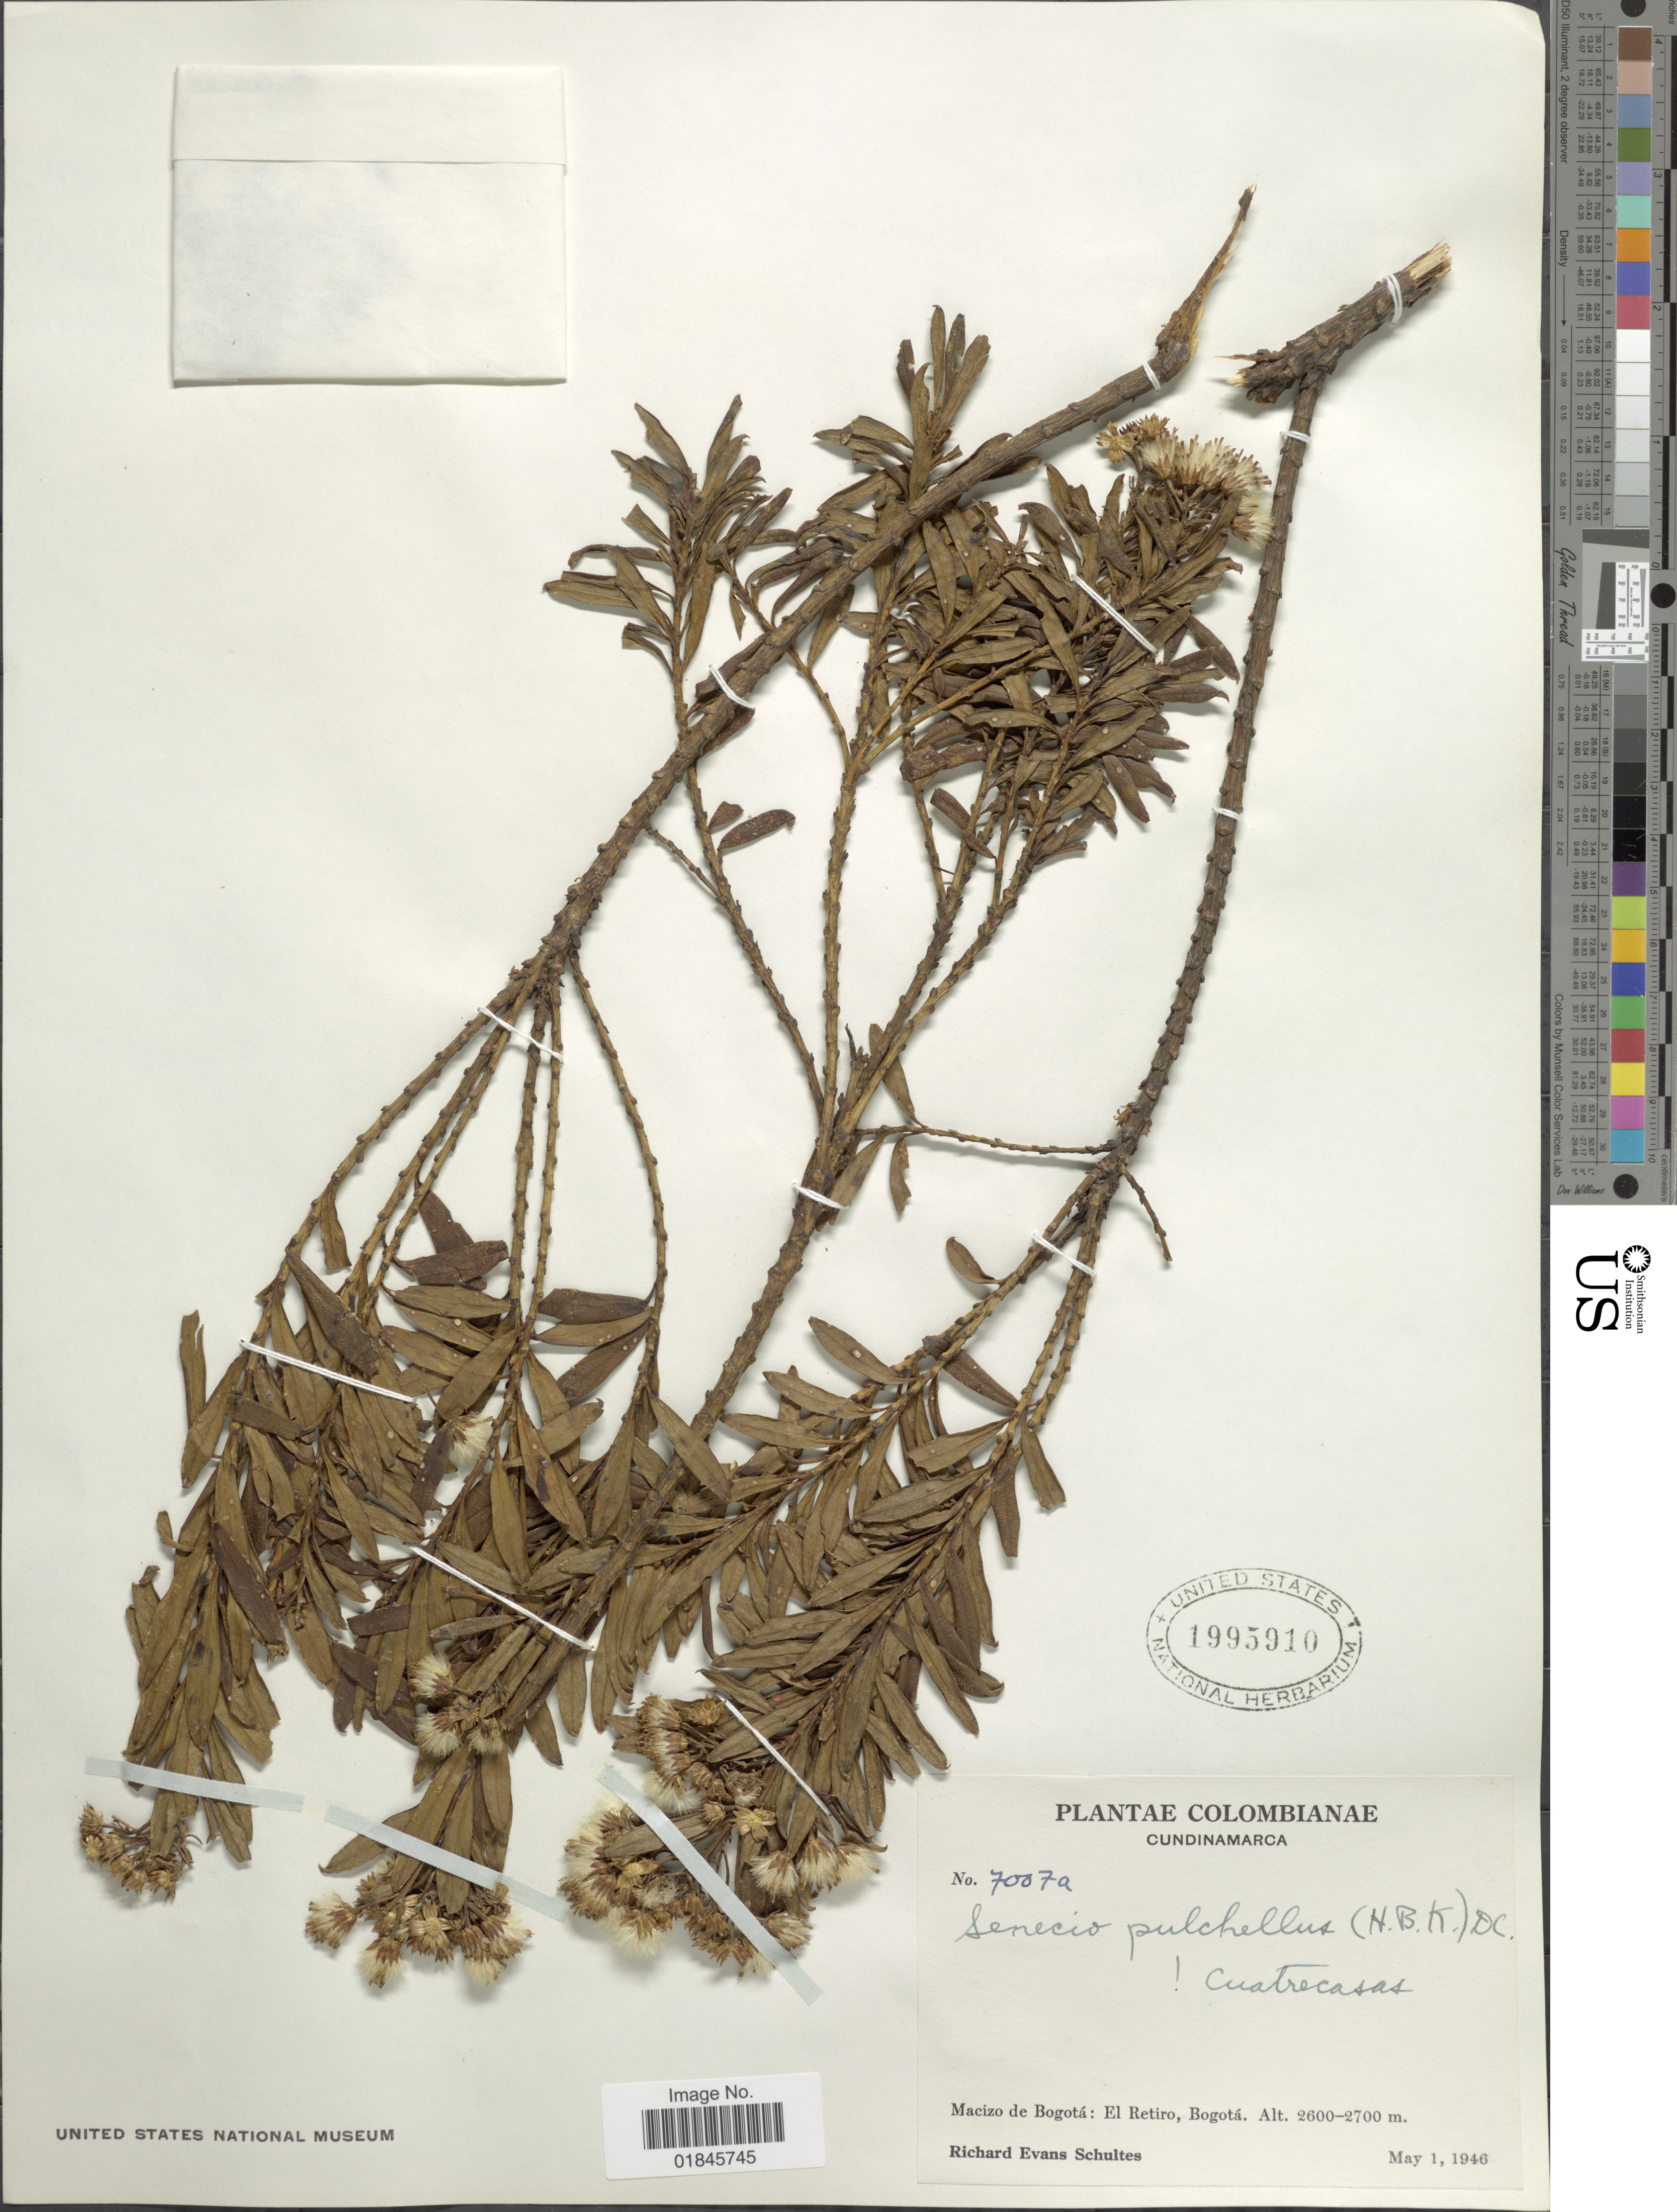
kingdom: Plantae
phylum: Tracheophyta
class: Magnoliopsida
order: Asterales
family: Asteraceae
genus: Pentacalia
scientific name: Pentacalia pulchella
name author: (Kunth) Cuatrec.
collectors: R. E. Schultes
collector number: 7007a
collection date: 1946-05-01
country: Colombia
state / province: Cundinamarca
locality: Macizo de Bogotá: El Retiro, Bogotá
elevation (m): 2600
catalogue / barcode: US 1995910